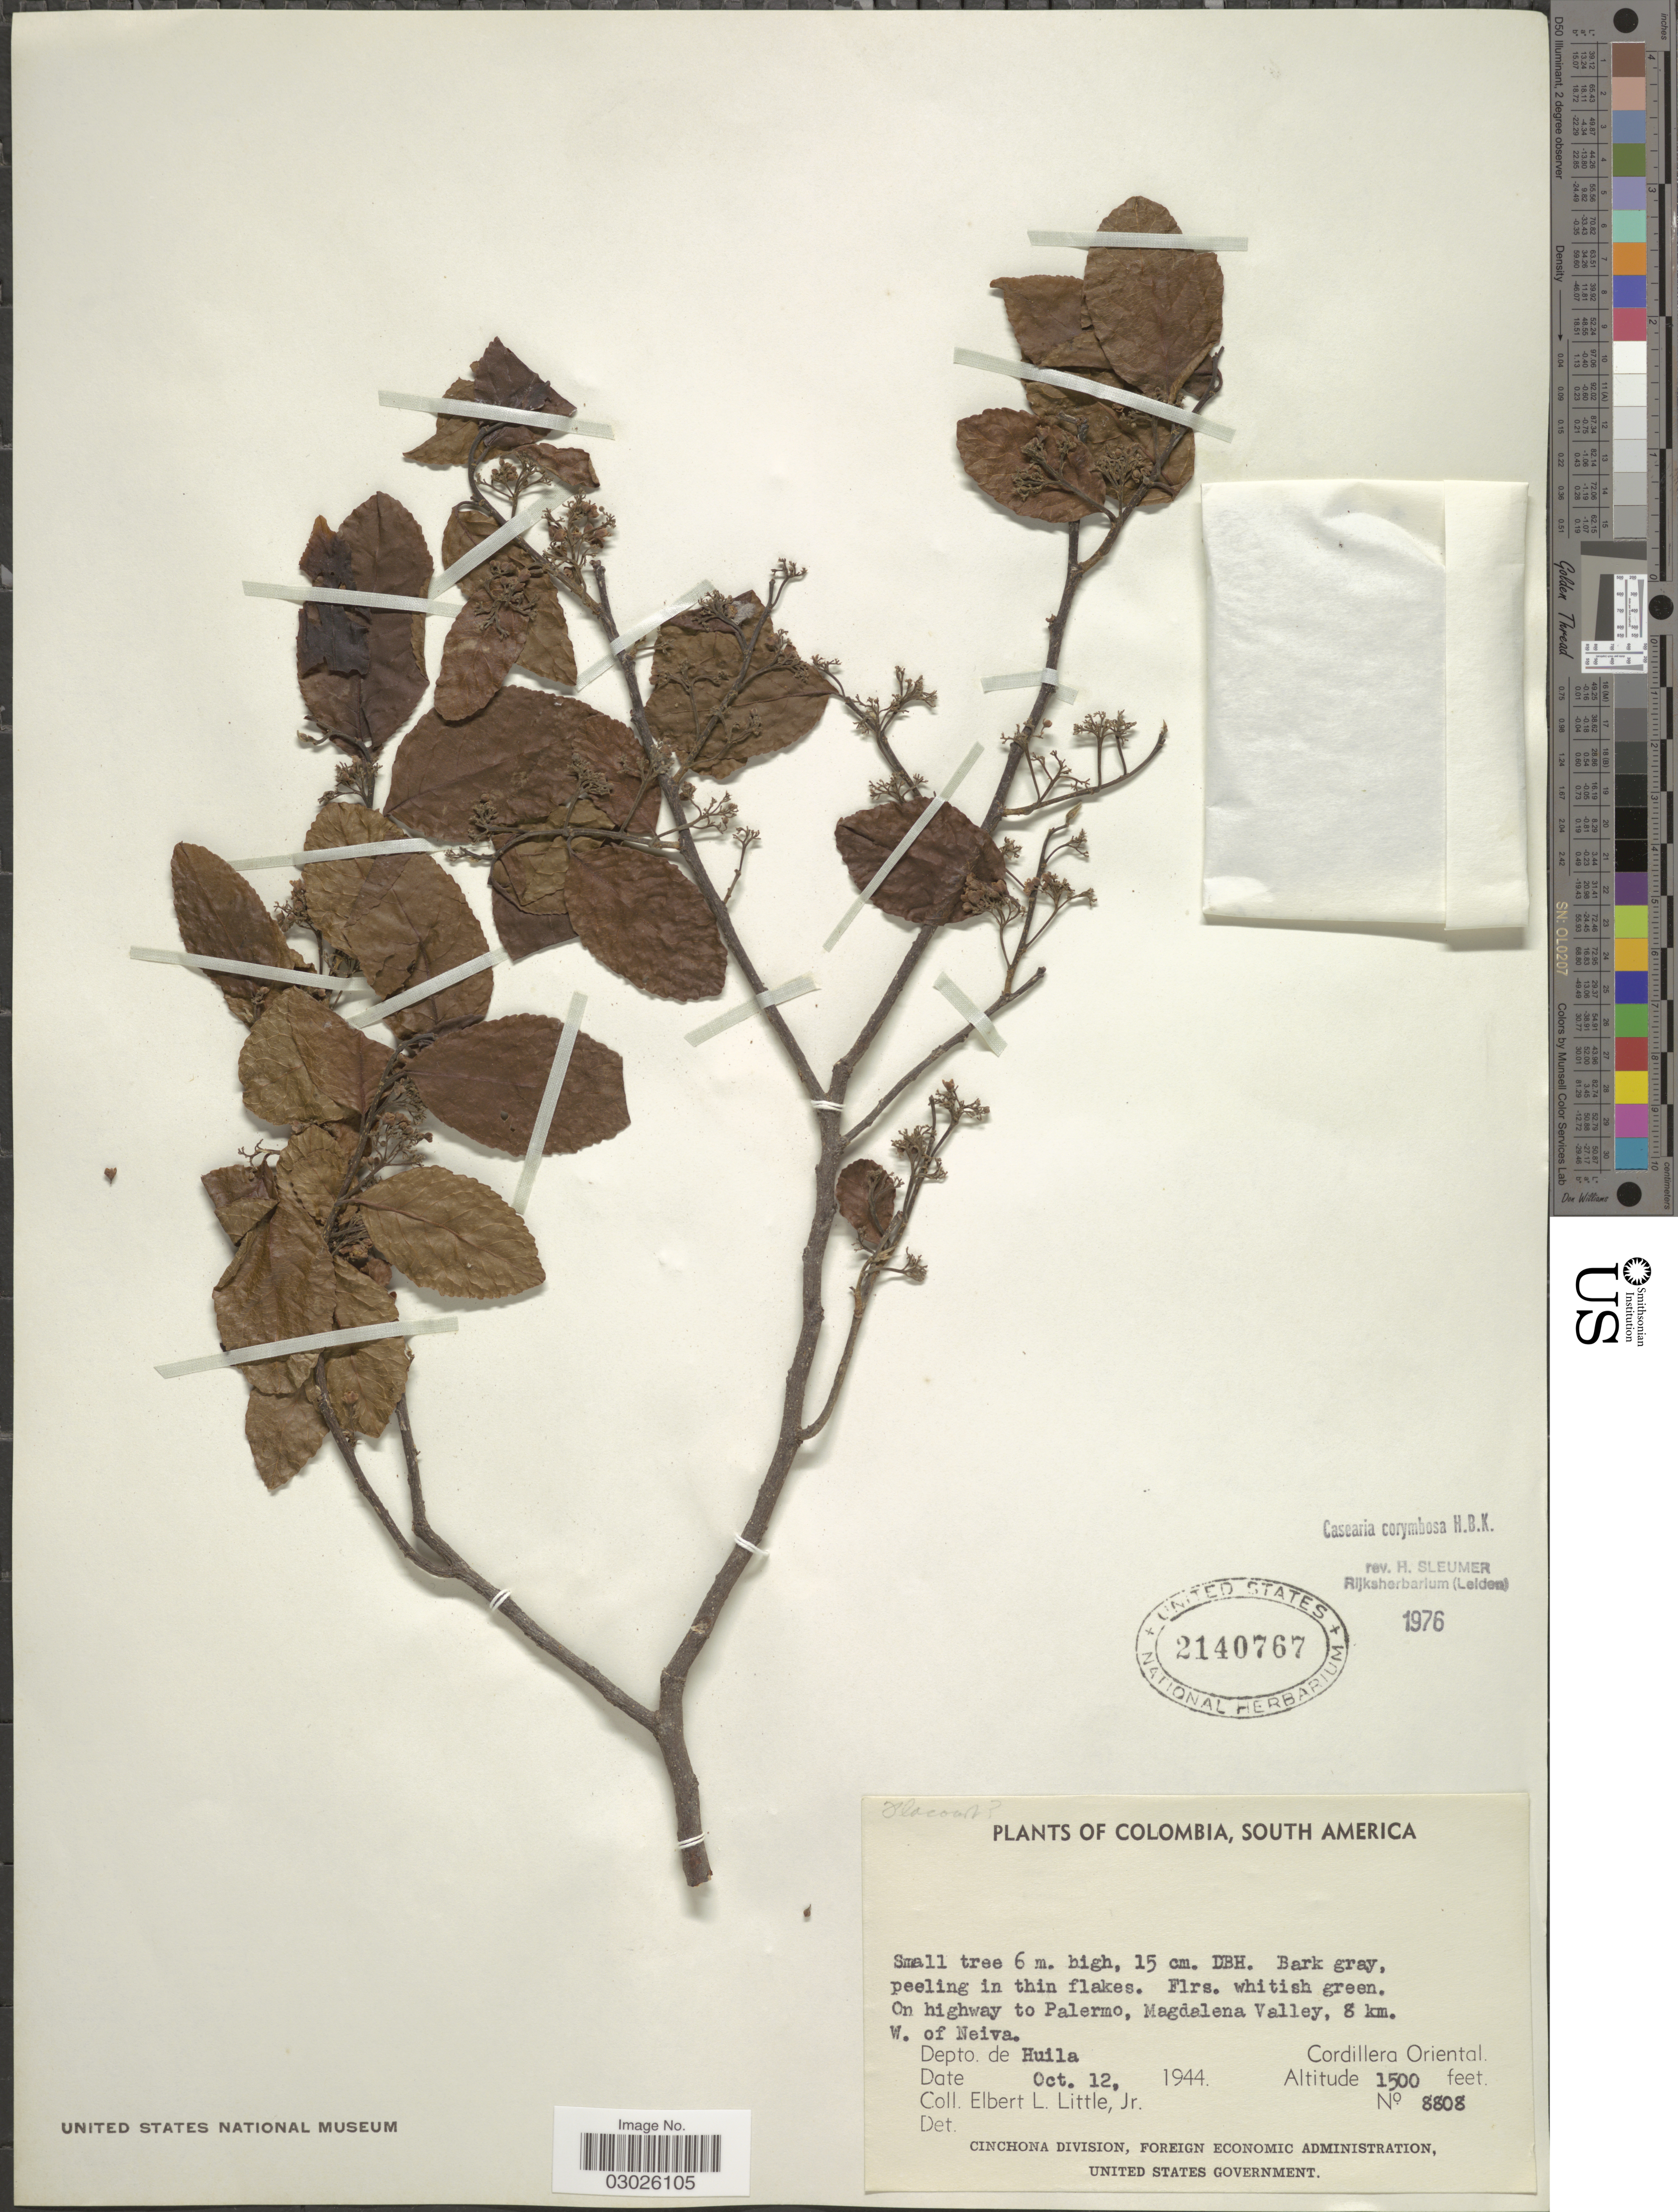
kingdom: Plantae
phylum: Tracheophyta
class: Magnoliopsida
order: Malpighiales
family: Salicaceae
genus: Casearia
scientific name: Casearia corymbosa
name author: Kunth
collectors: E. L. Little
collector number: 8808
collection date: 1944-10-12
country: Colombia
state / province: Huila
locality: On highway to Palermo, Magdalena Valley, 8 km. W. of Neiva, Depto. de Huila, Cordillera Oriental.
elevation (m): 457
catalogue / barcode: US 2140767